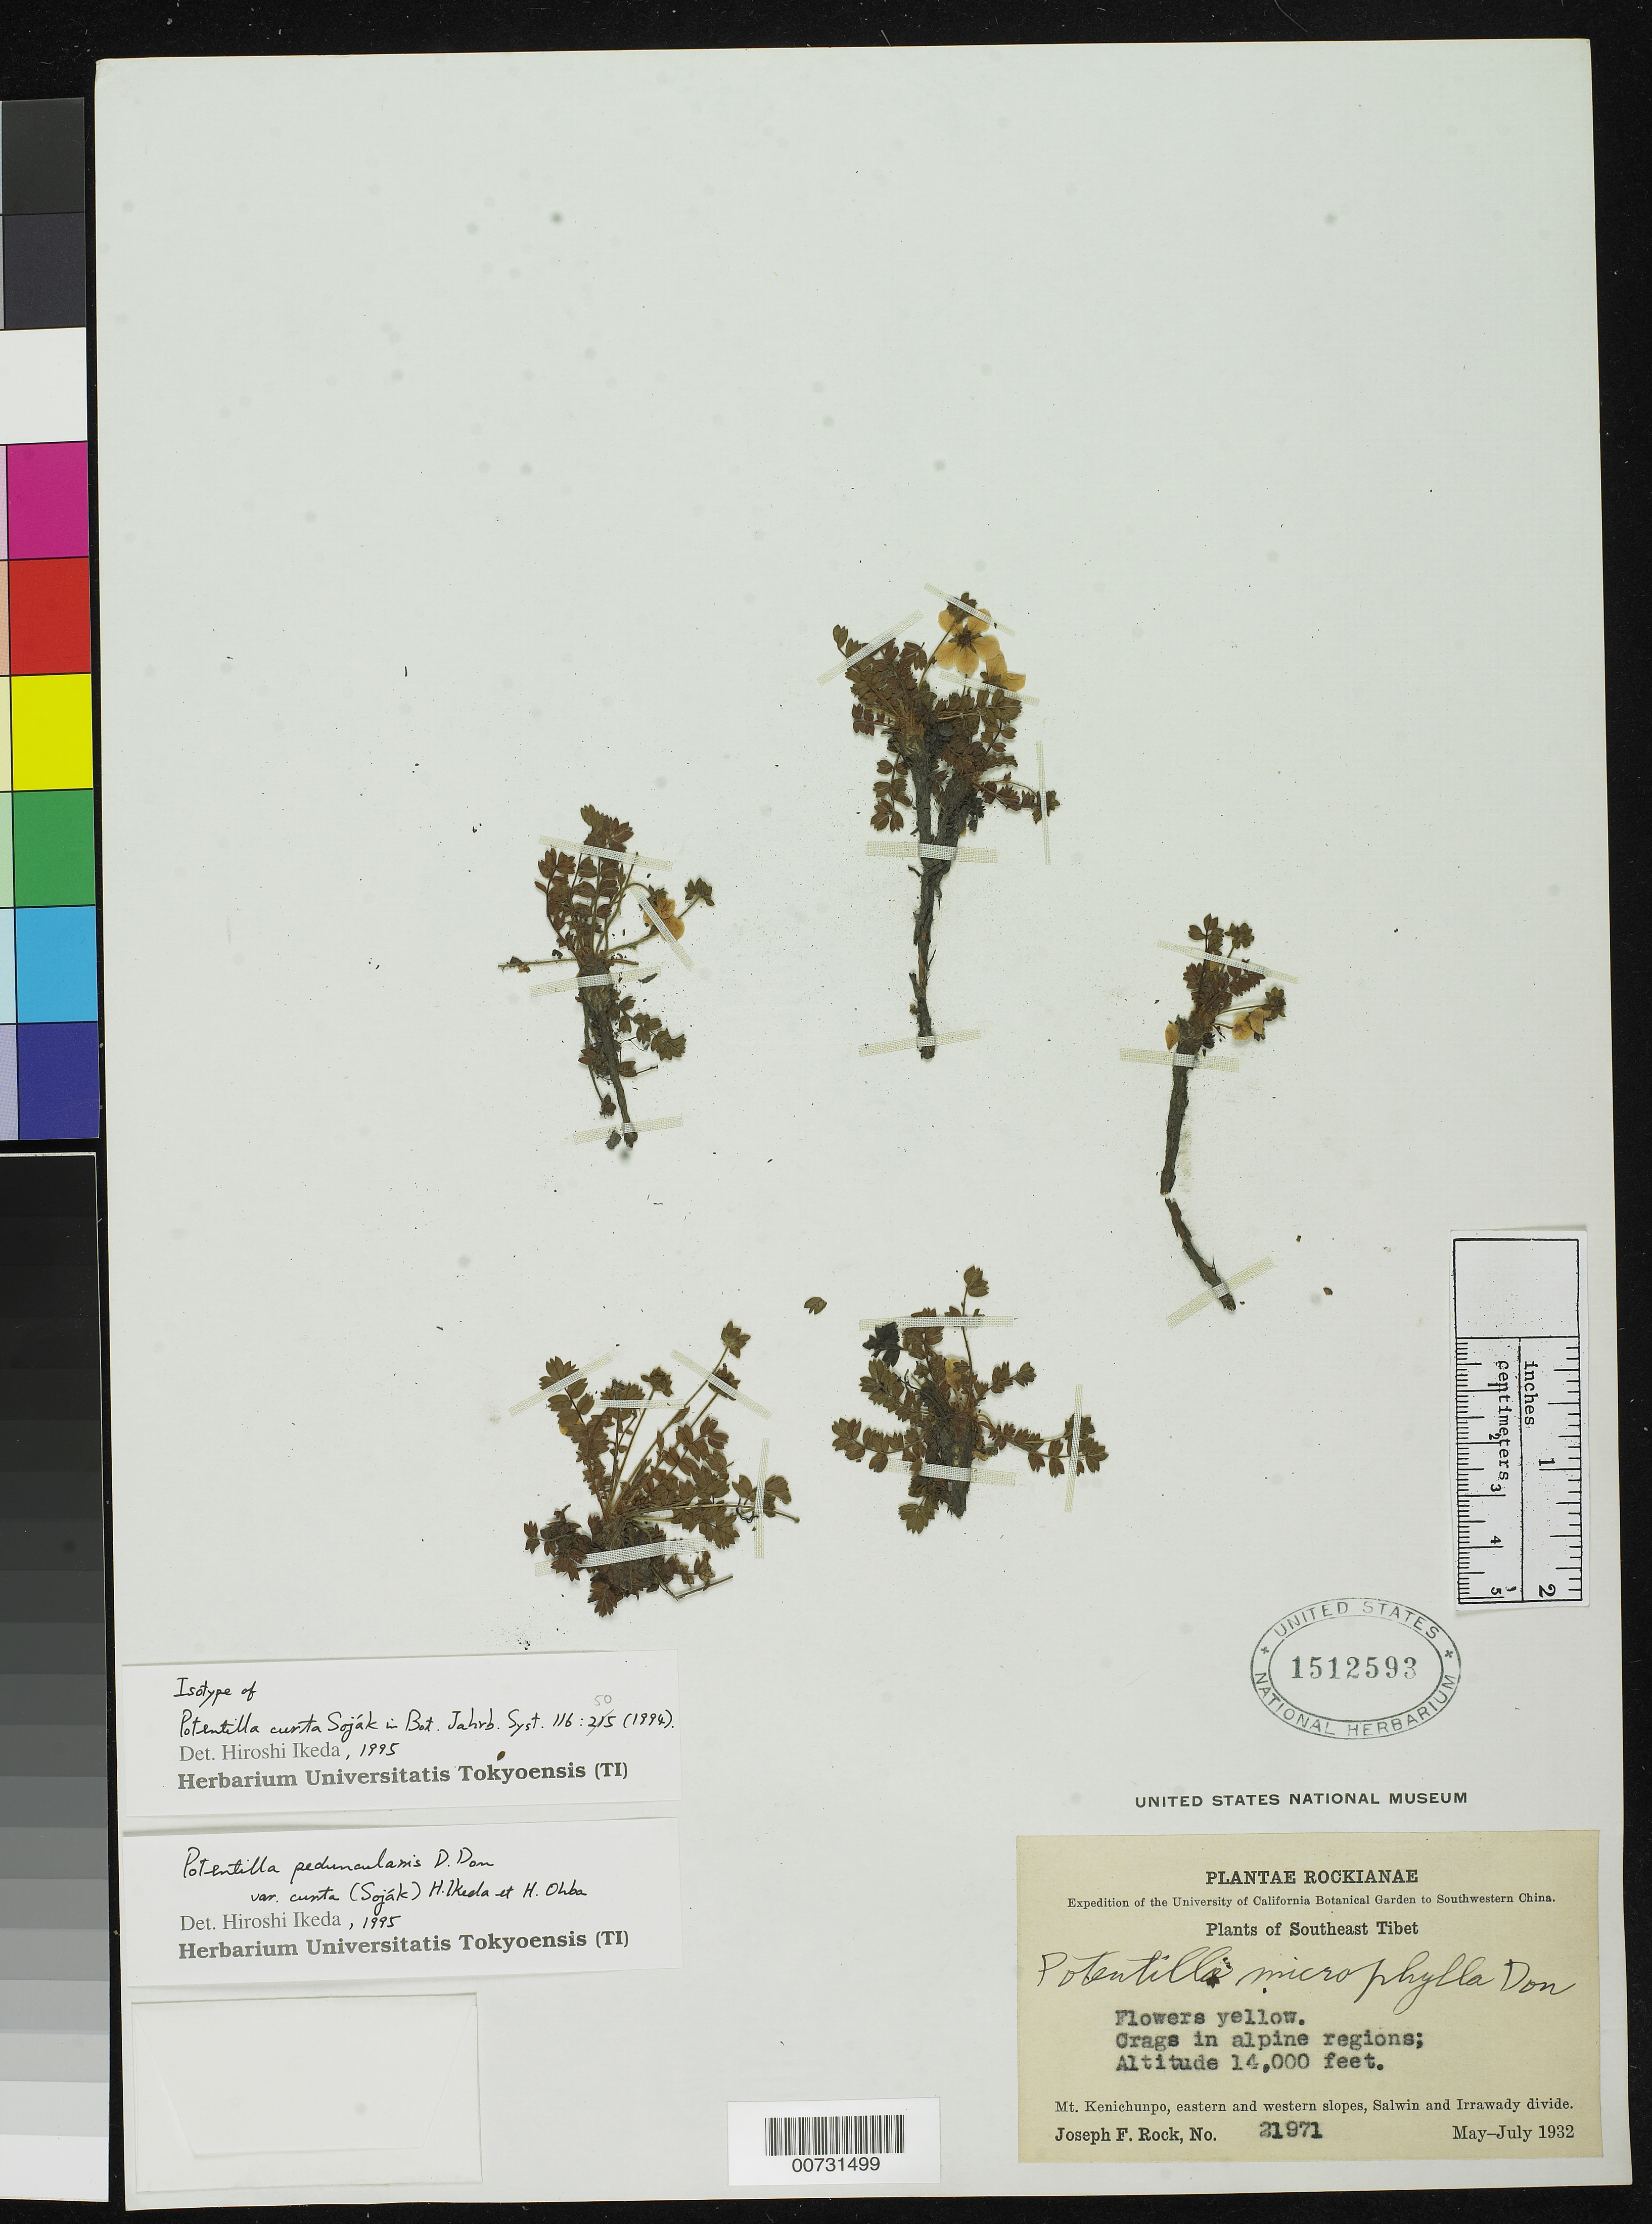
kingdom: Plantae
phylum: Tracheophyta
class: Magnoliopsida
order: Rosales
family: Rosaceae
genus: Potentilla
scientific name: Potentilla curta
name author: Soják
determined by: Ikeda, H.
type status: Isotype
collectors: J. F. Rock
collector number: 21971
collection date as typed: May 1932 to Jul 1932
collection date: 1932-05/1932-07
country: China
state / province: Xizang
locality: Southeast Tibet. Mt. Kenichunpo, eastern and western slopes, Salwin and Irrawady divide.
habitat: Crags in alpine regions.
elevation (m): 4267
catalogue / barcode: US 1512593